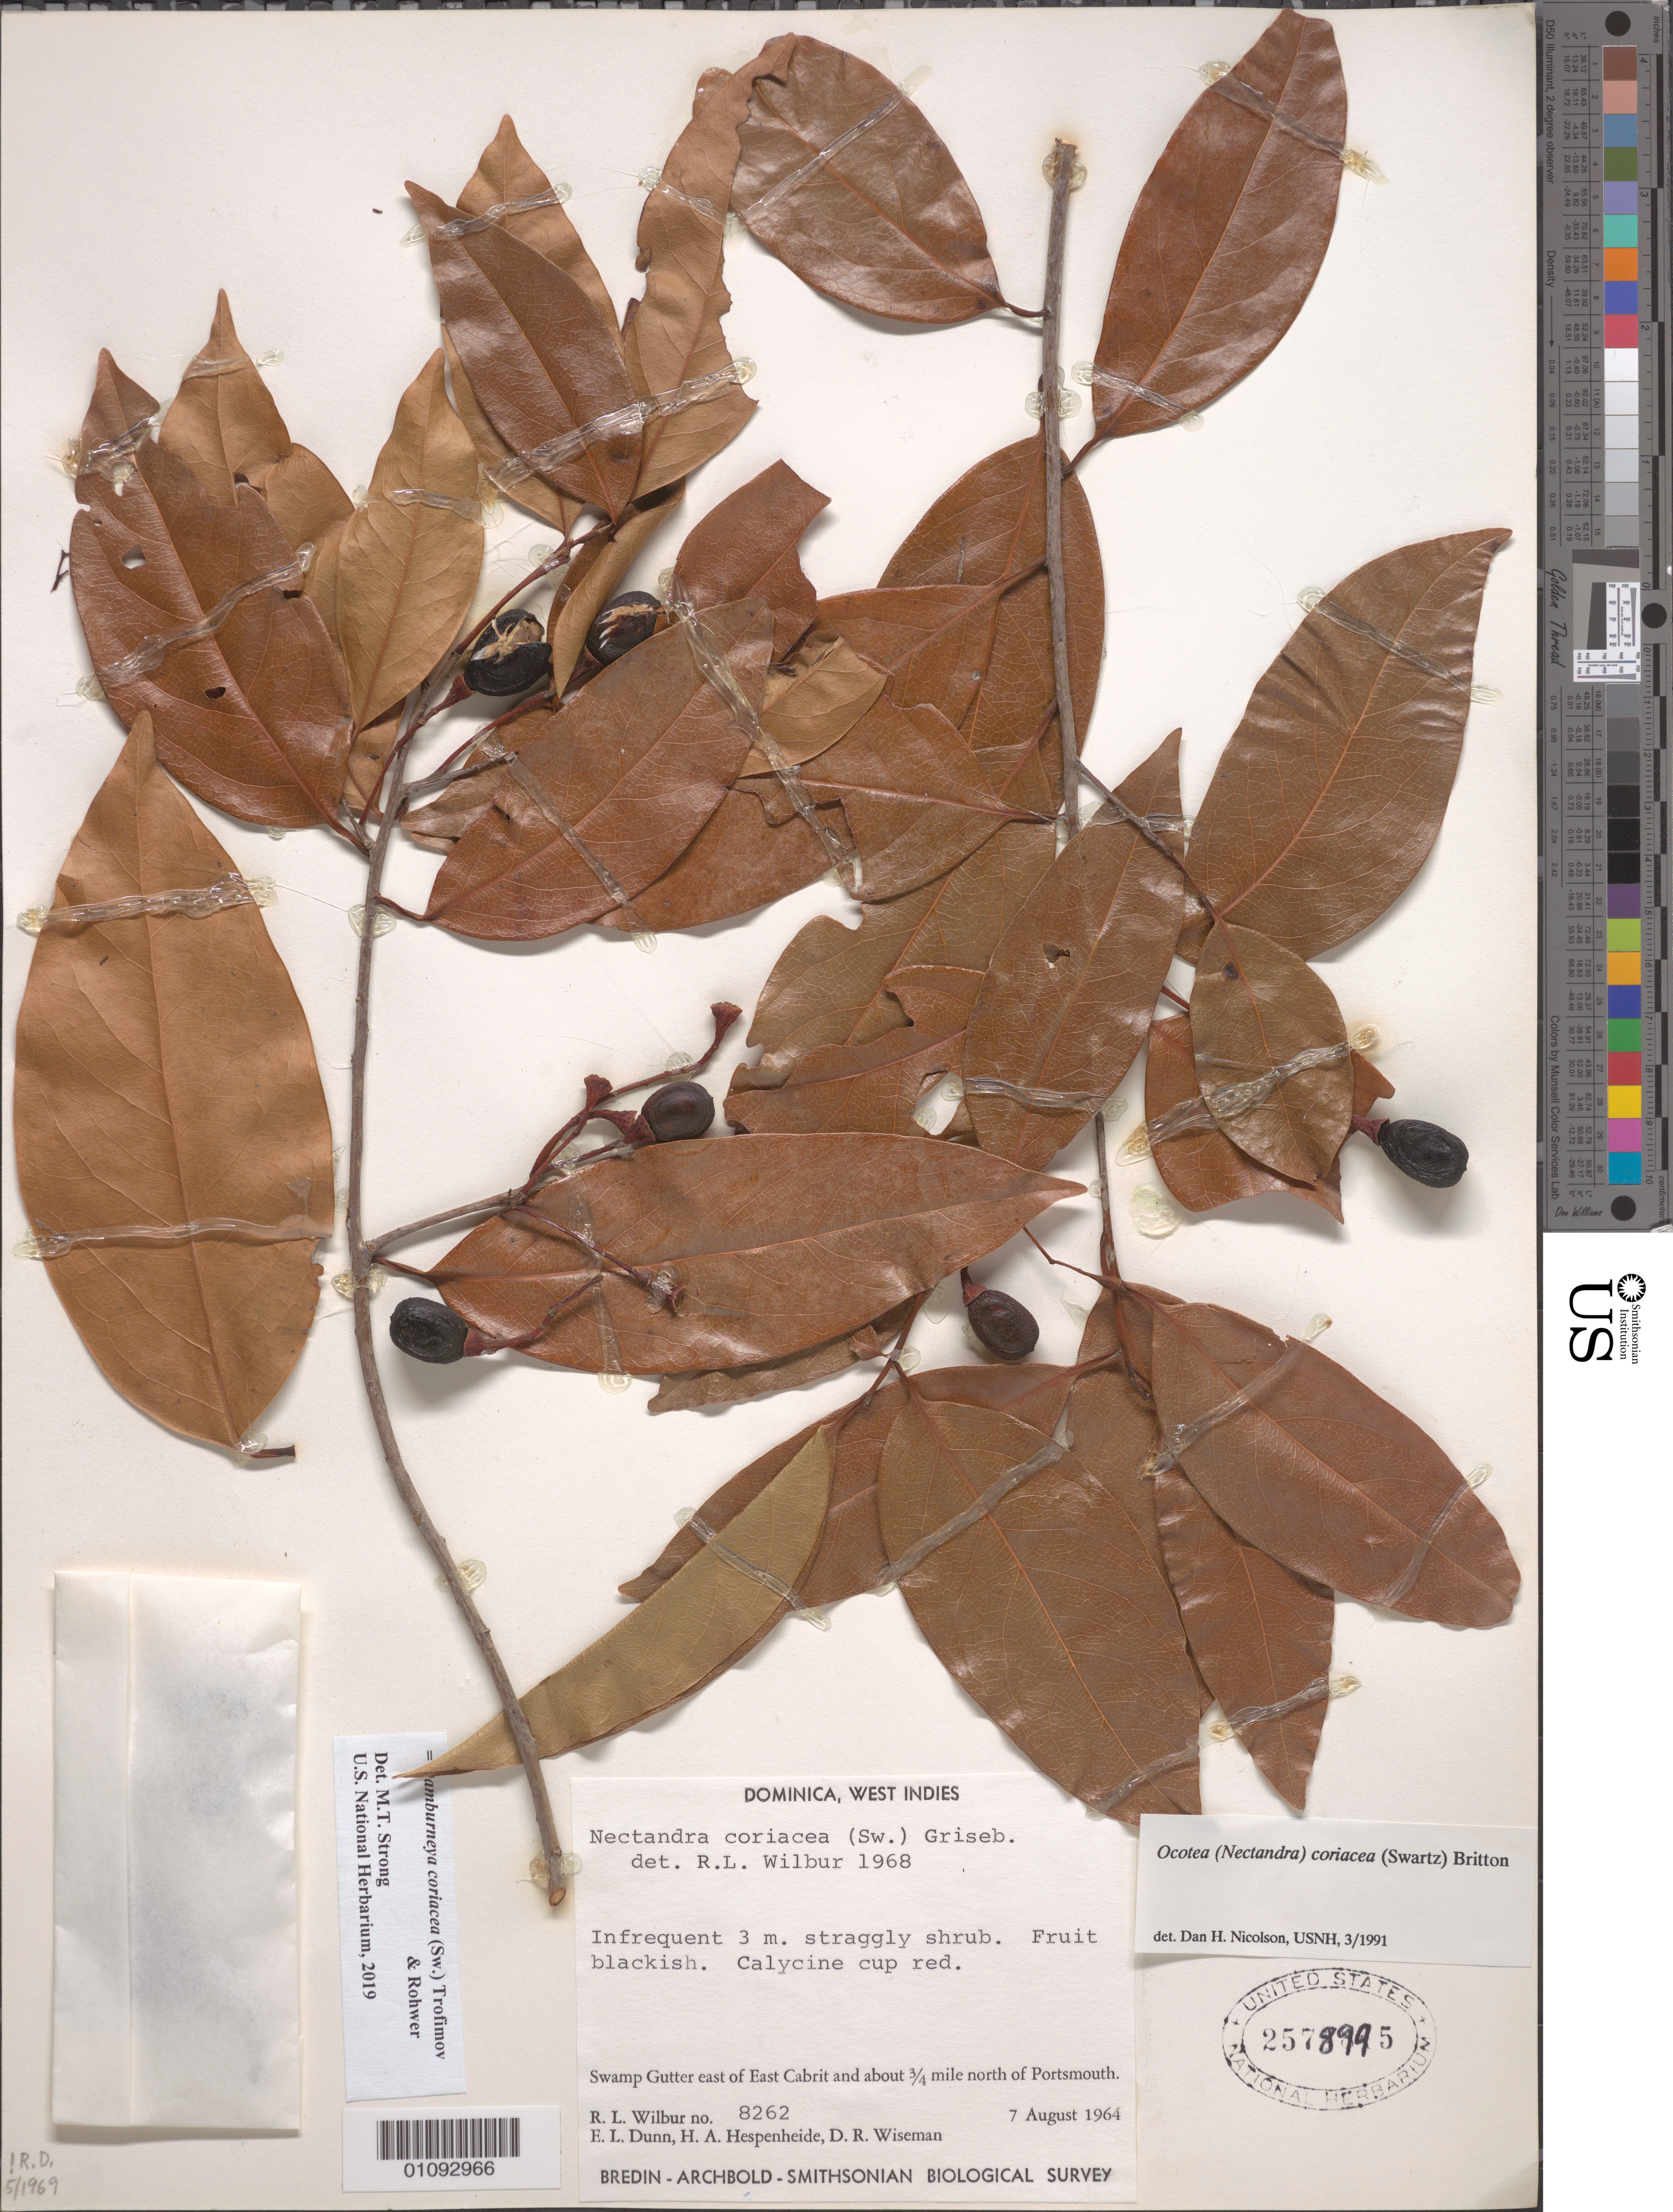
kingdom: Plantae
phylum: Tracheophyta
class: Magnoliopsida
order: Laurales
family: Lauraceae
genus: Damburneya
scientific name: Damburneya coriacea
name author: (Sw.) Trofimov & Rohwer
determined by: Strong, M. T., (US), Smithsonian Institution - National Museum of Natural History (UNITED STATES)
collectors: R. L. Wilbur, E. Dunn, H. A. Hespenheide & D. R. Wiseman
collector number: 8262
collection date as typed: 07 Aug 1964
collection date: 1964-08-07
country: Dominica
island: Dominica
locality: Swamp Gutter E of East Cabrit and N of Portsmouth.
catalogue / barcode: US 2578995